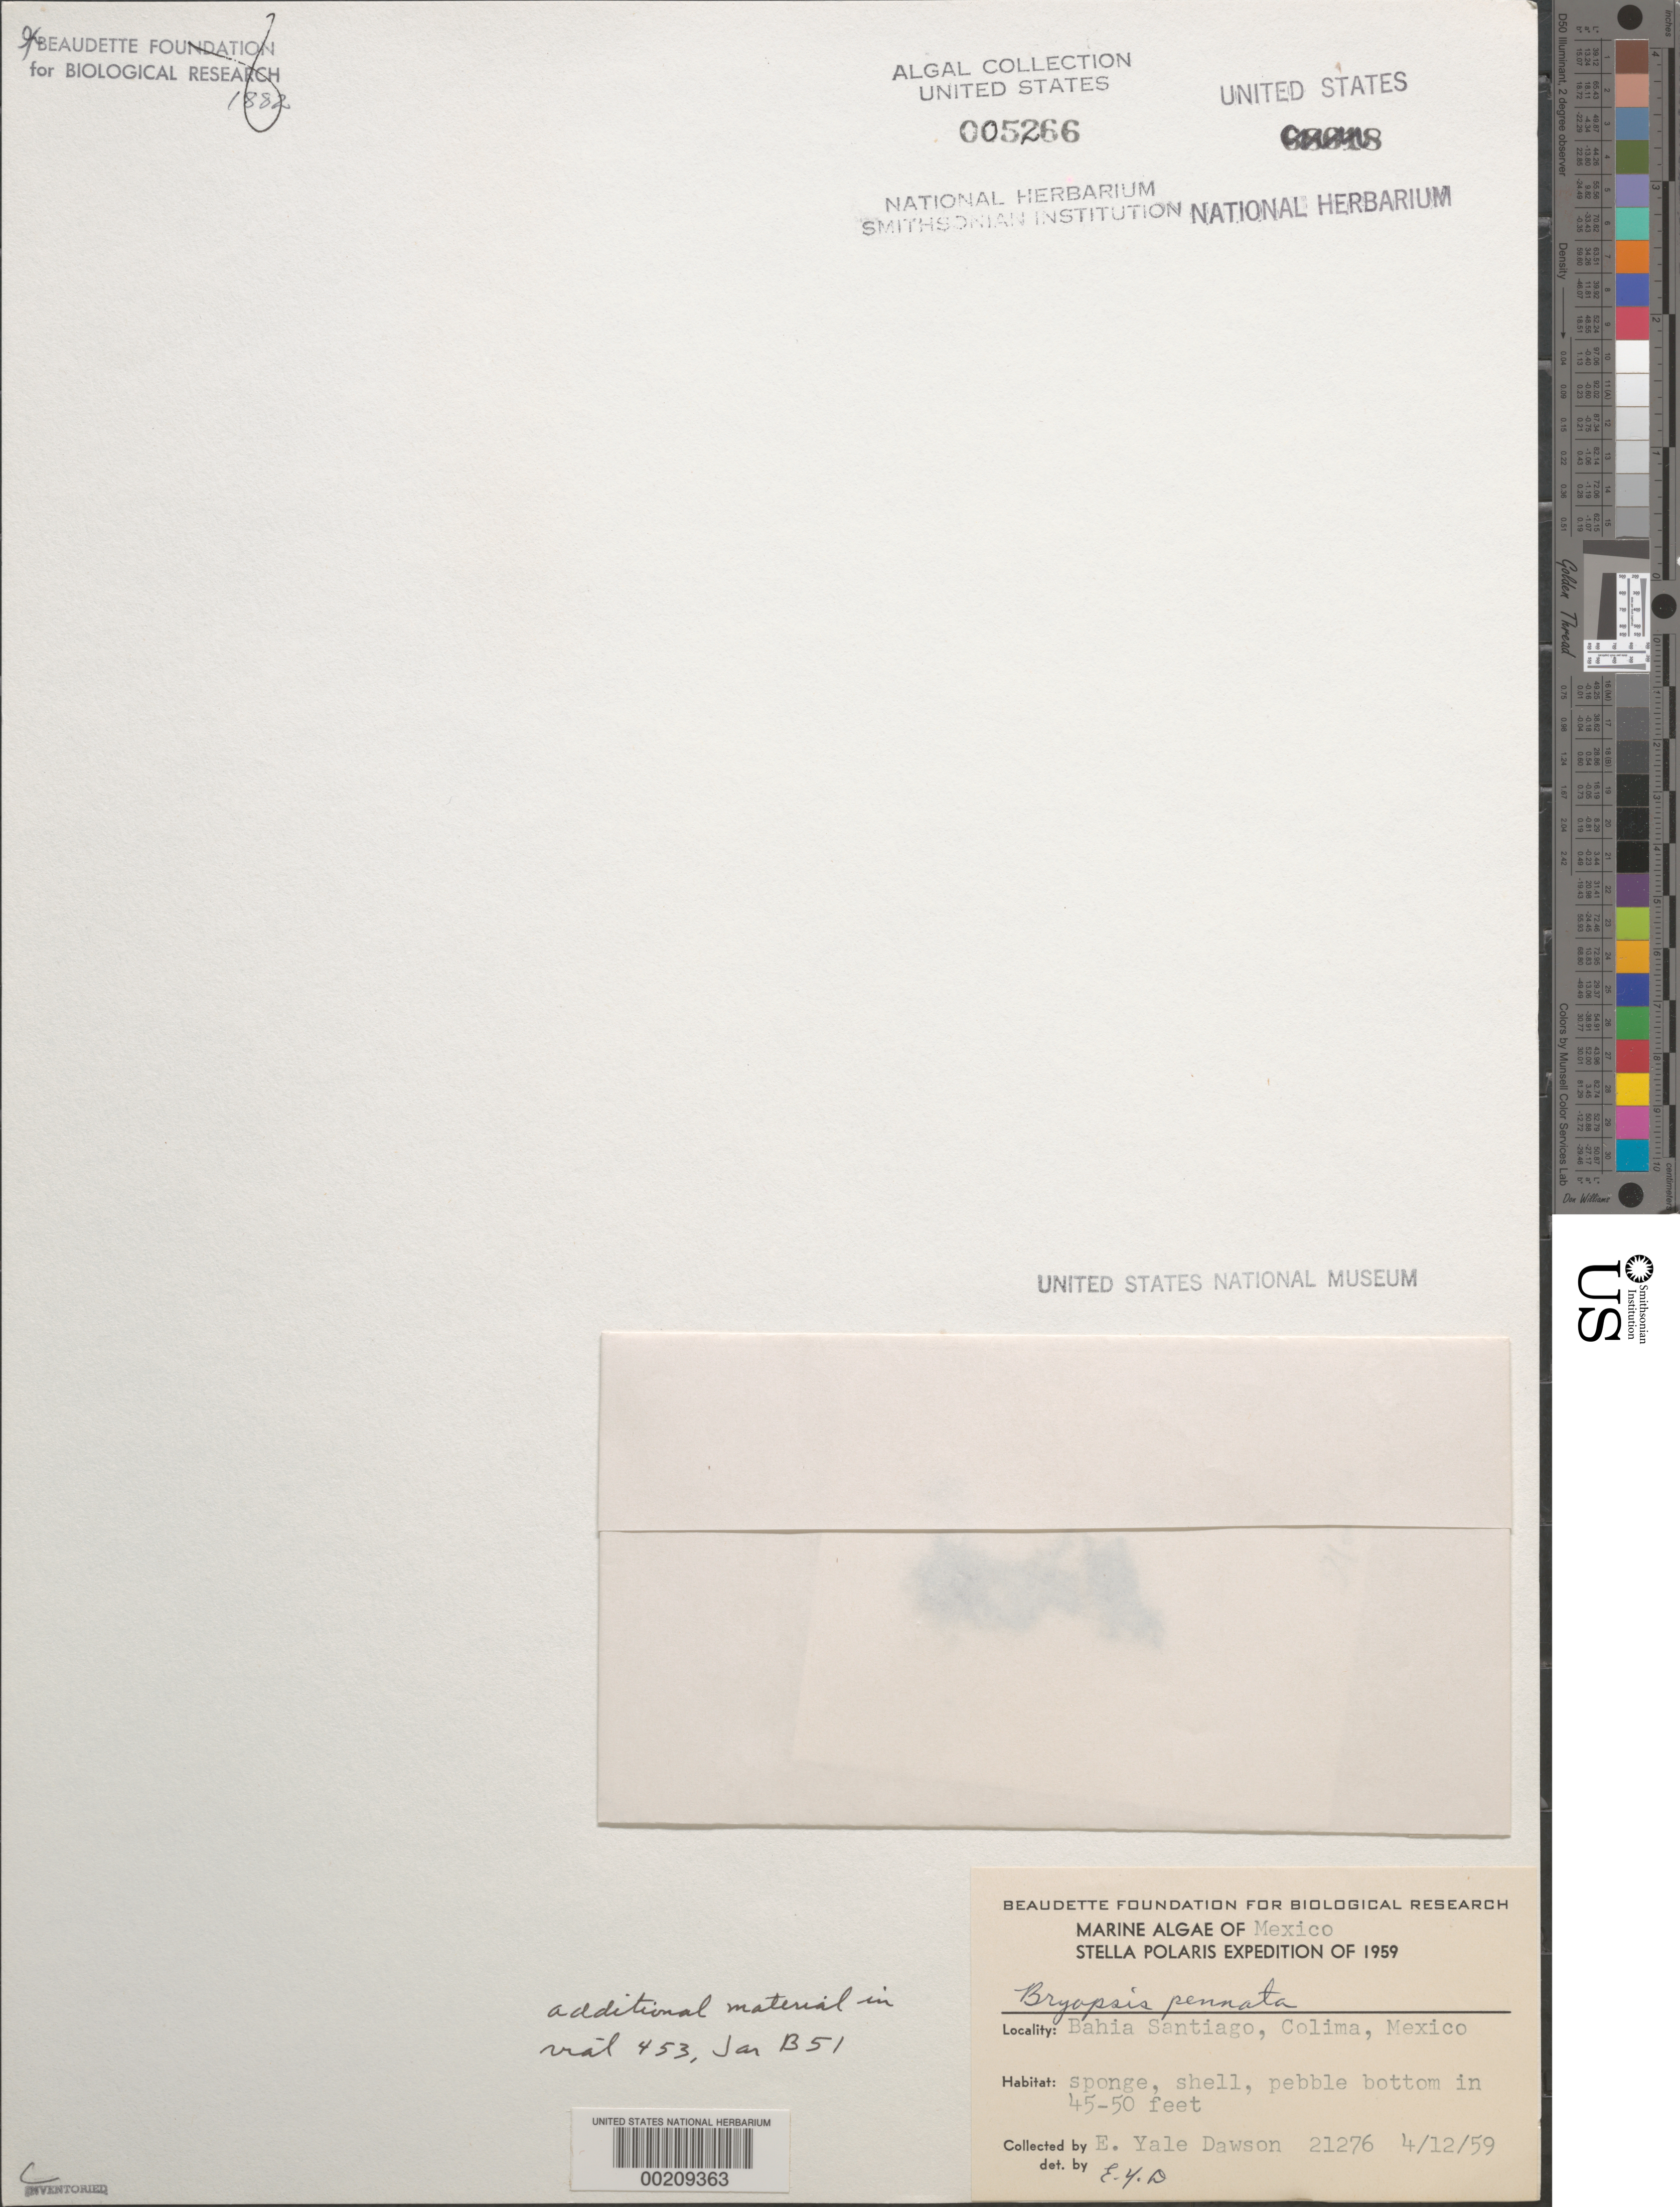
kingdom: Plantae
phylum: Chlorophyta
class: Ulvophyceae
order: Bryopsidales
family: Bryopsidaceae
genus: Bryopsis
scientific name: Bryopsis pennata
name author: J.V.Lamouroux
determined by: Dawson, E. Y.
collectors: E. Y. Dawson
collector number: EYD 21276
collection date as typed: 12 Apr 1959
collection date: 1959-04-12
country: Mexico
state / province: Colima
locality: Bahia Santiago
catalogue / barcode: US 5266